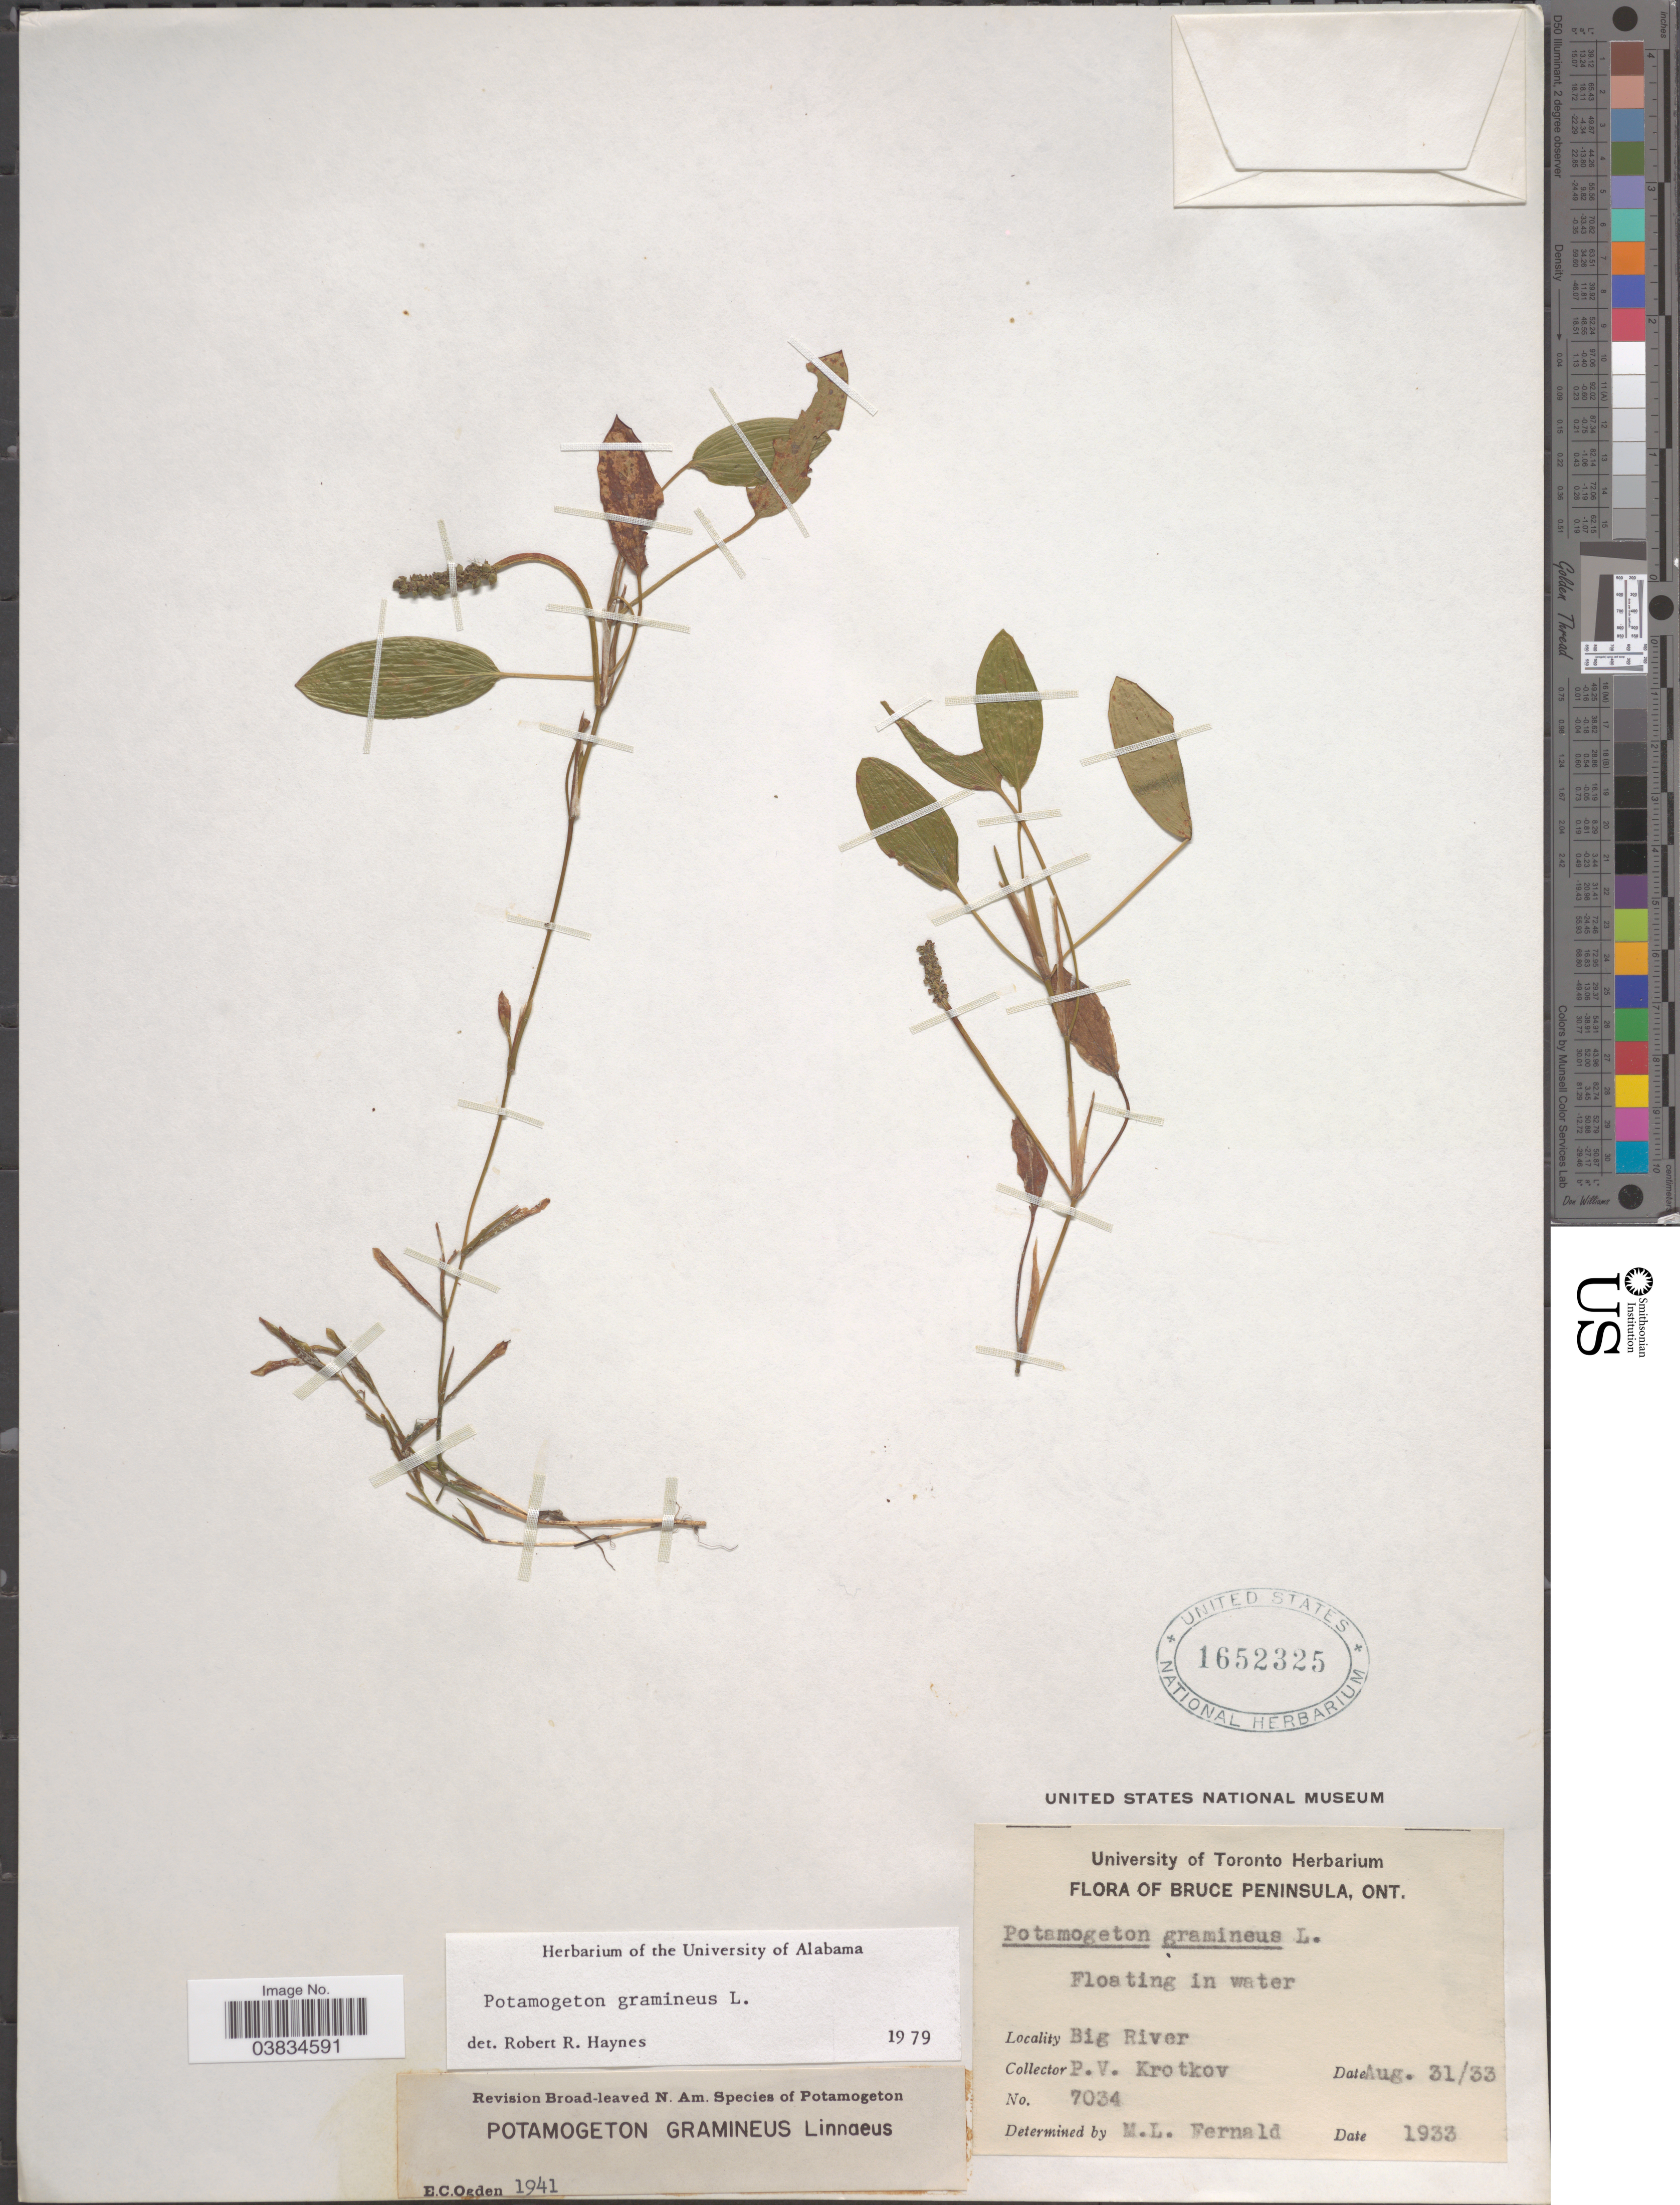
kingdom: Plantae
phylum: Tracheophyta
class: Liliopsida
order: Alismatales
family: Potamogetonaceae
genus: Potamogeton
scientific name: Potamogeton gramineus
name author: L.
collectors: P. V. Krotkov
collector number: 7034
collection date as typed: Transcribed d/m/y: 31/8/33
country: Canada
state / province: Ontario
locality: Bruce Peninsula. Big River.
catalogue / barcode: US 1652325